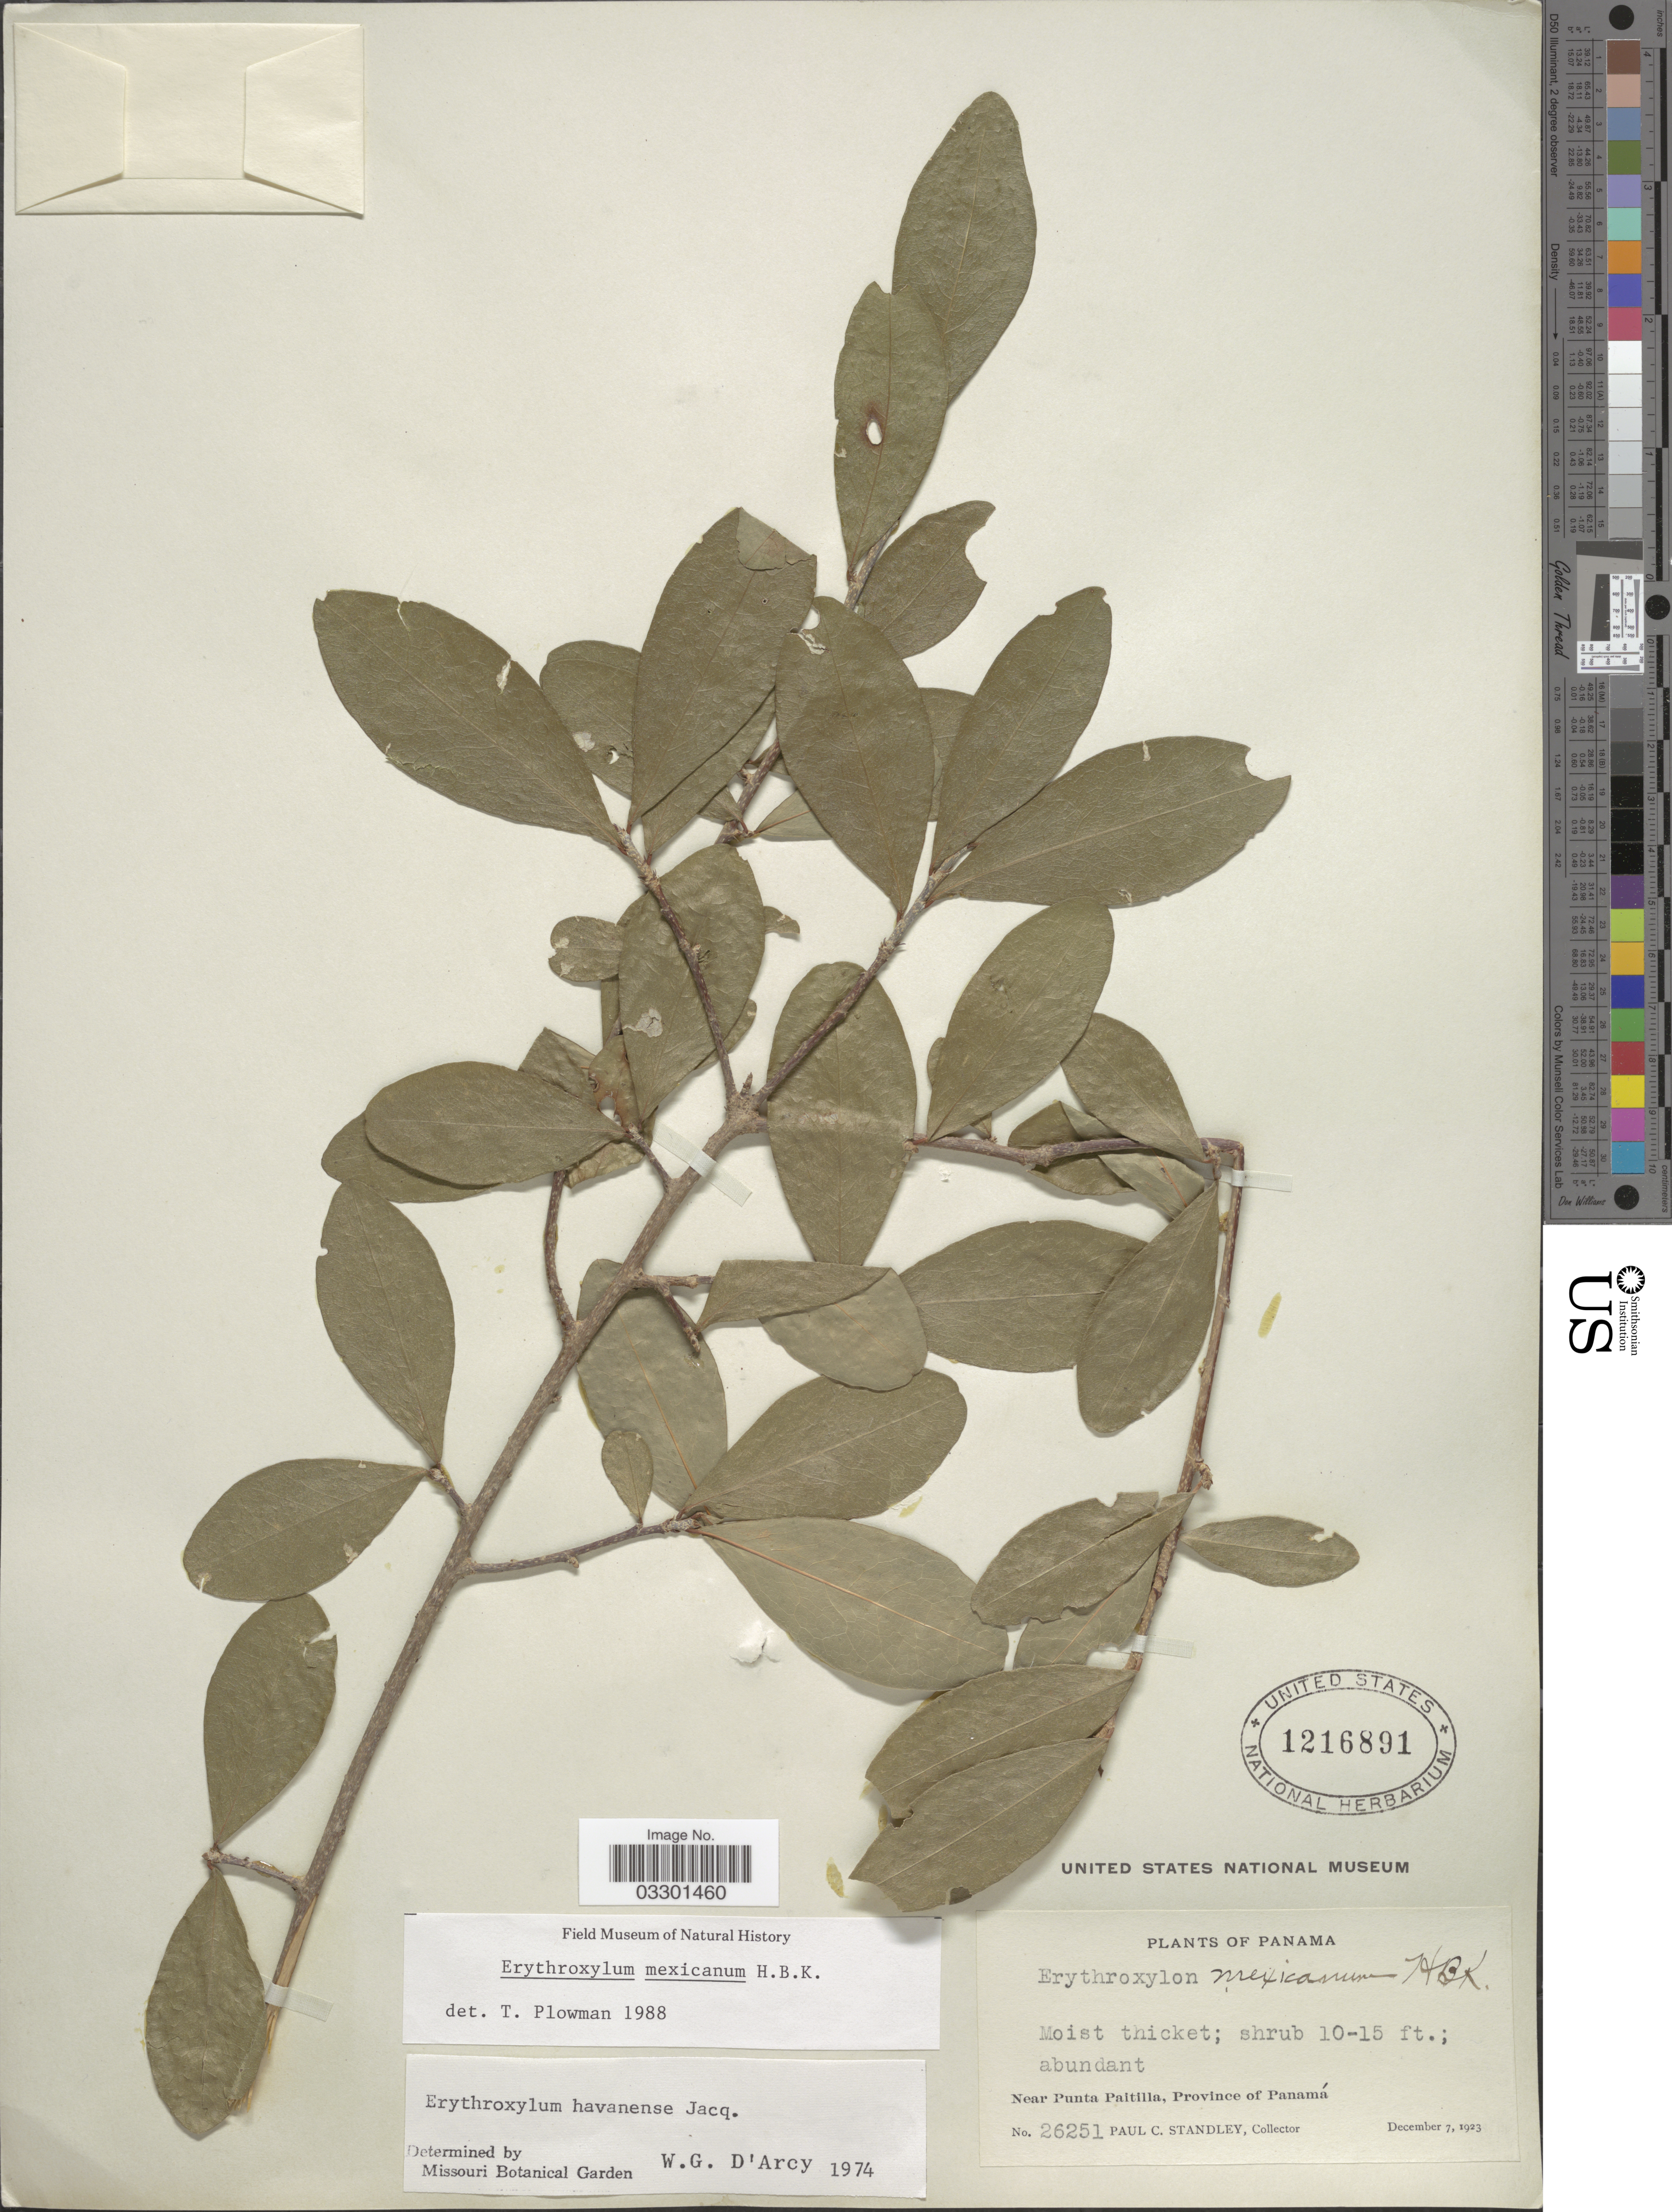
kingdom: Plantae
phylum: Tracheophyta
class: Magnoliopsida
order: Malpighiales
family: Erythroxylaceae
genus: Erythroxylum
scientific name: Erythroxylum mexicanum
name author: Kunth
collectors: P. C. Standley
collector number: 26251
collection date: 1923-12-07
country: Panama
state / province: Panamá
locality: Near punta Paitilla.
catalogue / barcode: US 1216891